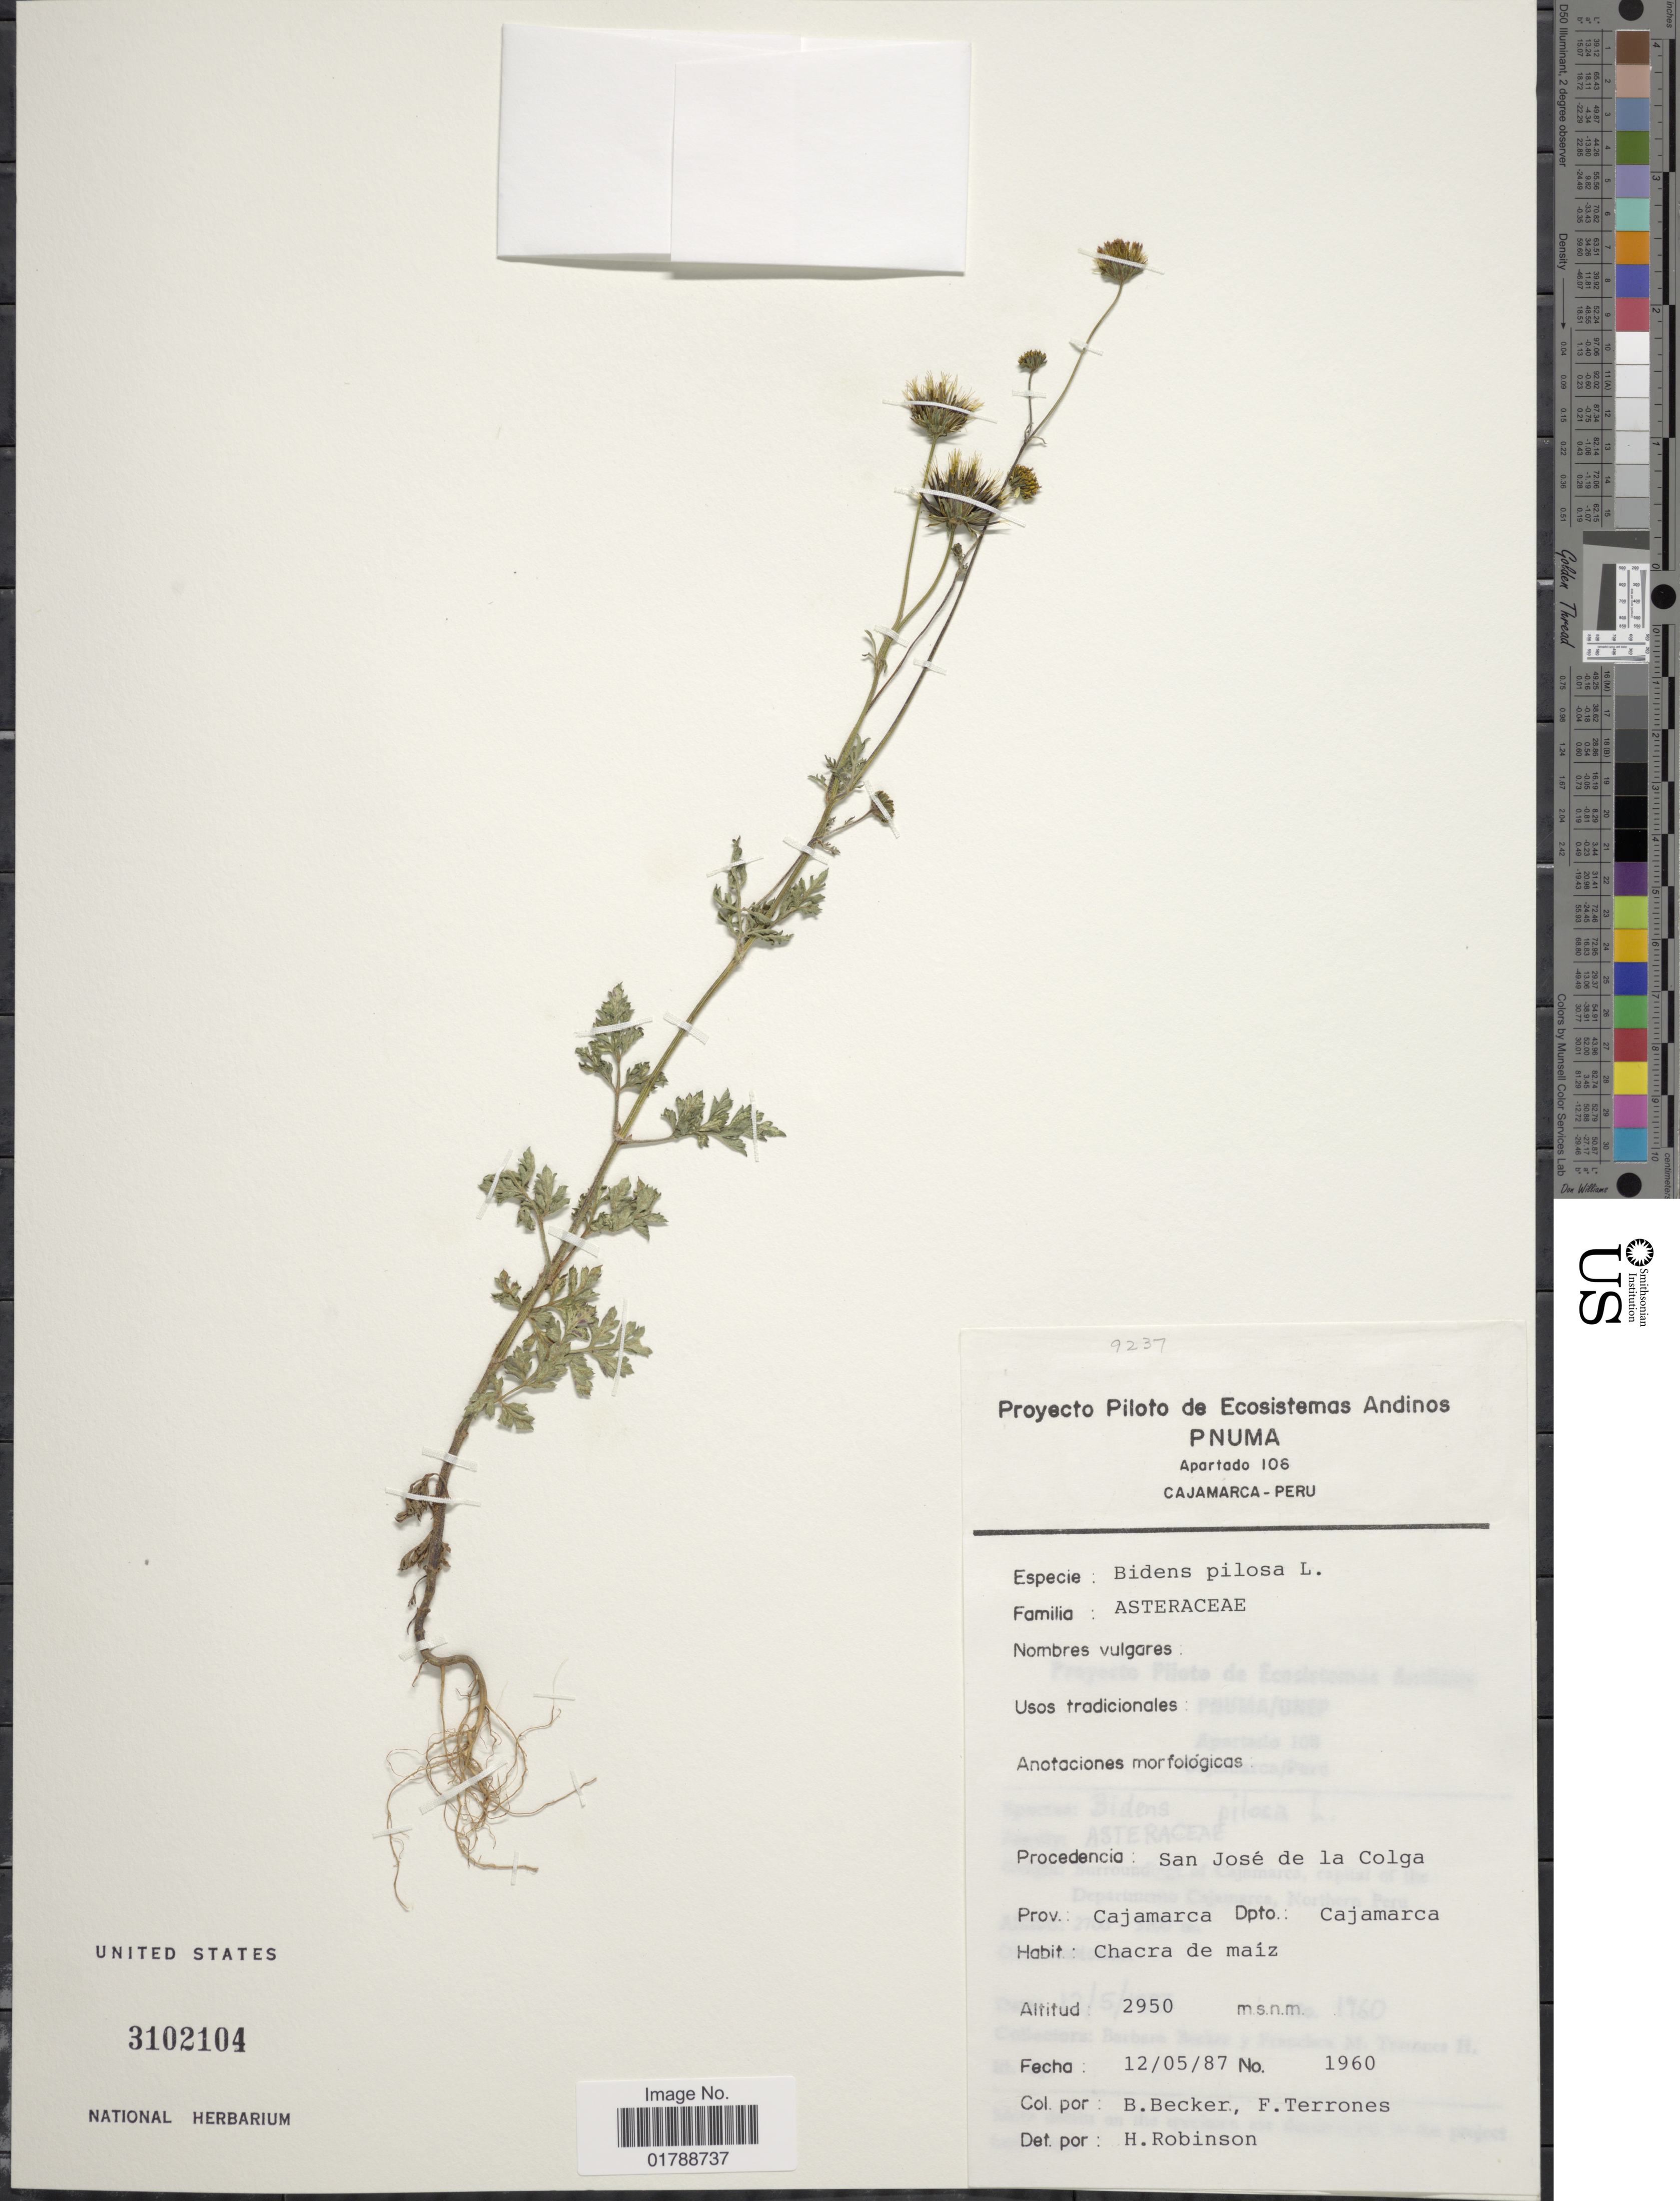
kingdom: Plantae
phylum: Tracheophyta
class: Magnoliopsida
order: Asterales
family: Asteraceae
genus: Bidens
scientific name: Bidens pilosa var. calcicola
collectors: B. Becker & F. Terrones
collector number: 1960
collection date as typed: Transcribed d/m/y: 12/5/87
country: Peru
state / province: Cajamarca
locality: Procedencia: San José de la Colga. Prov.: Cajamarca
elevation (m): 2950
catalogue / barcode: US 3102104